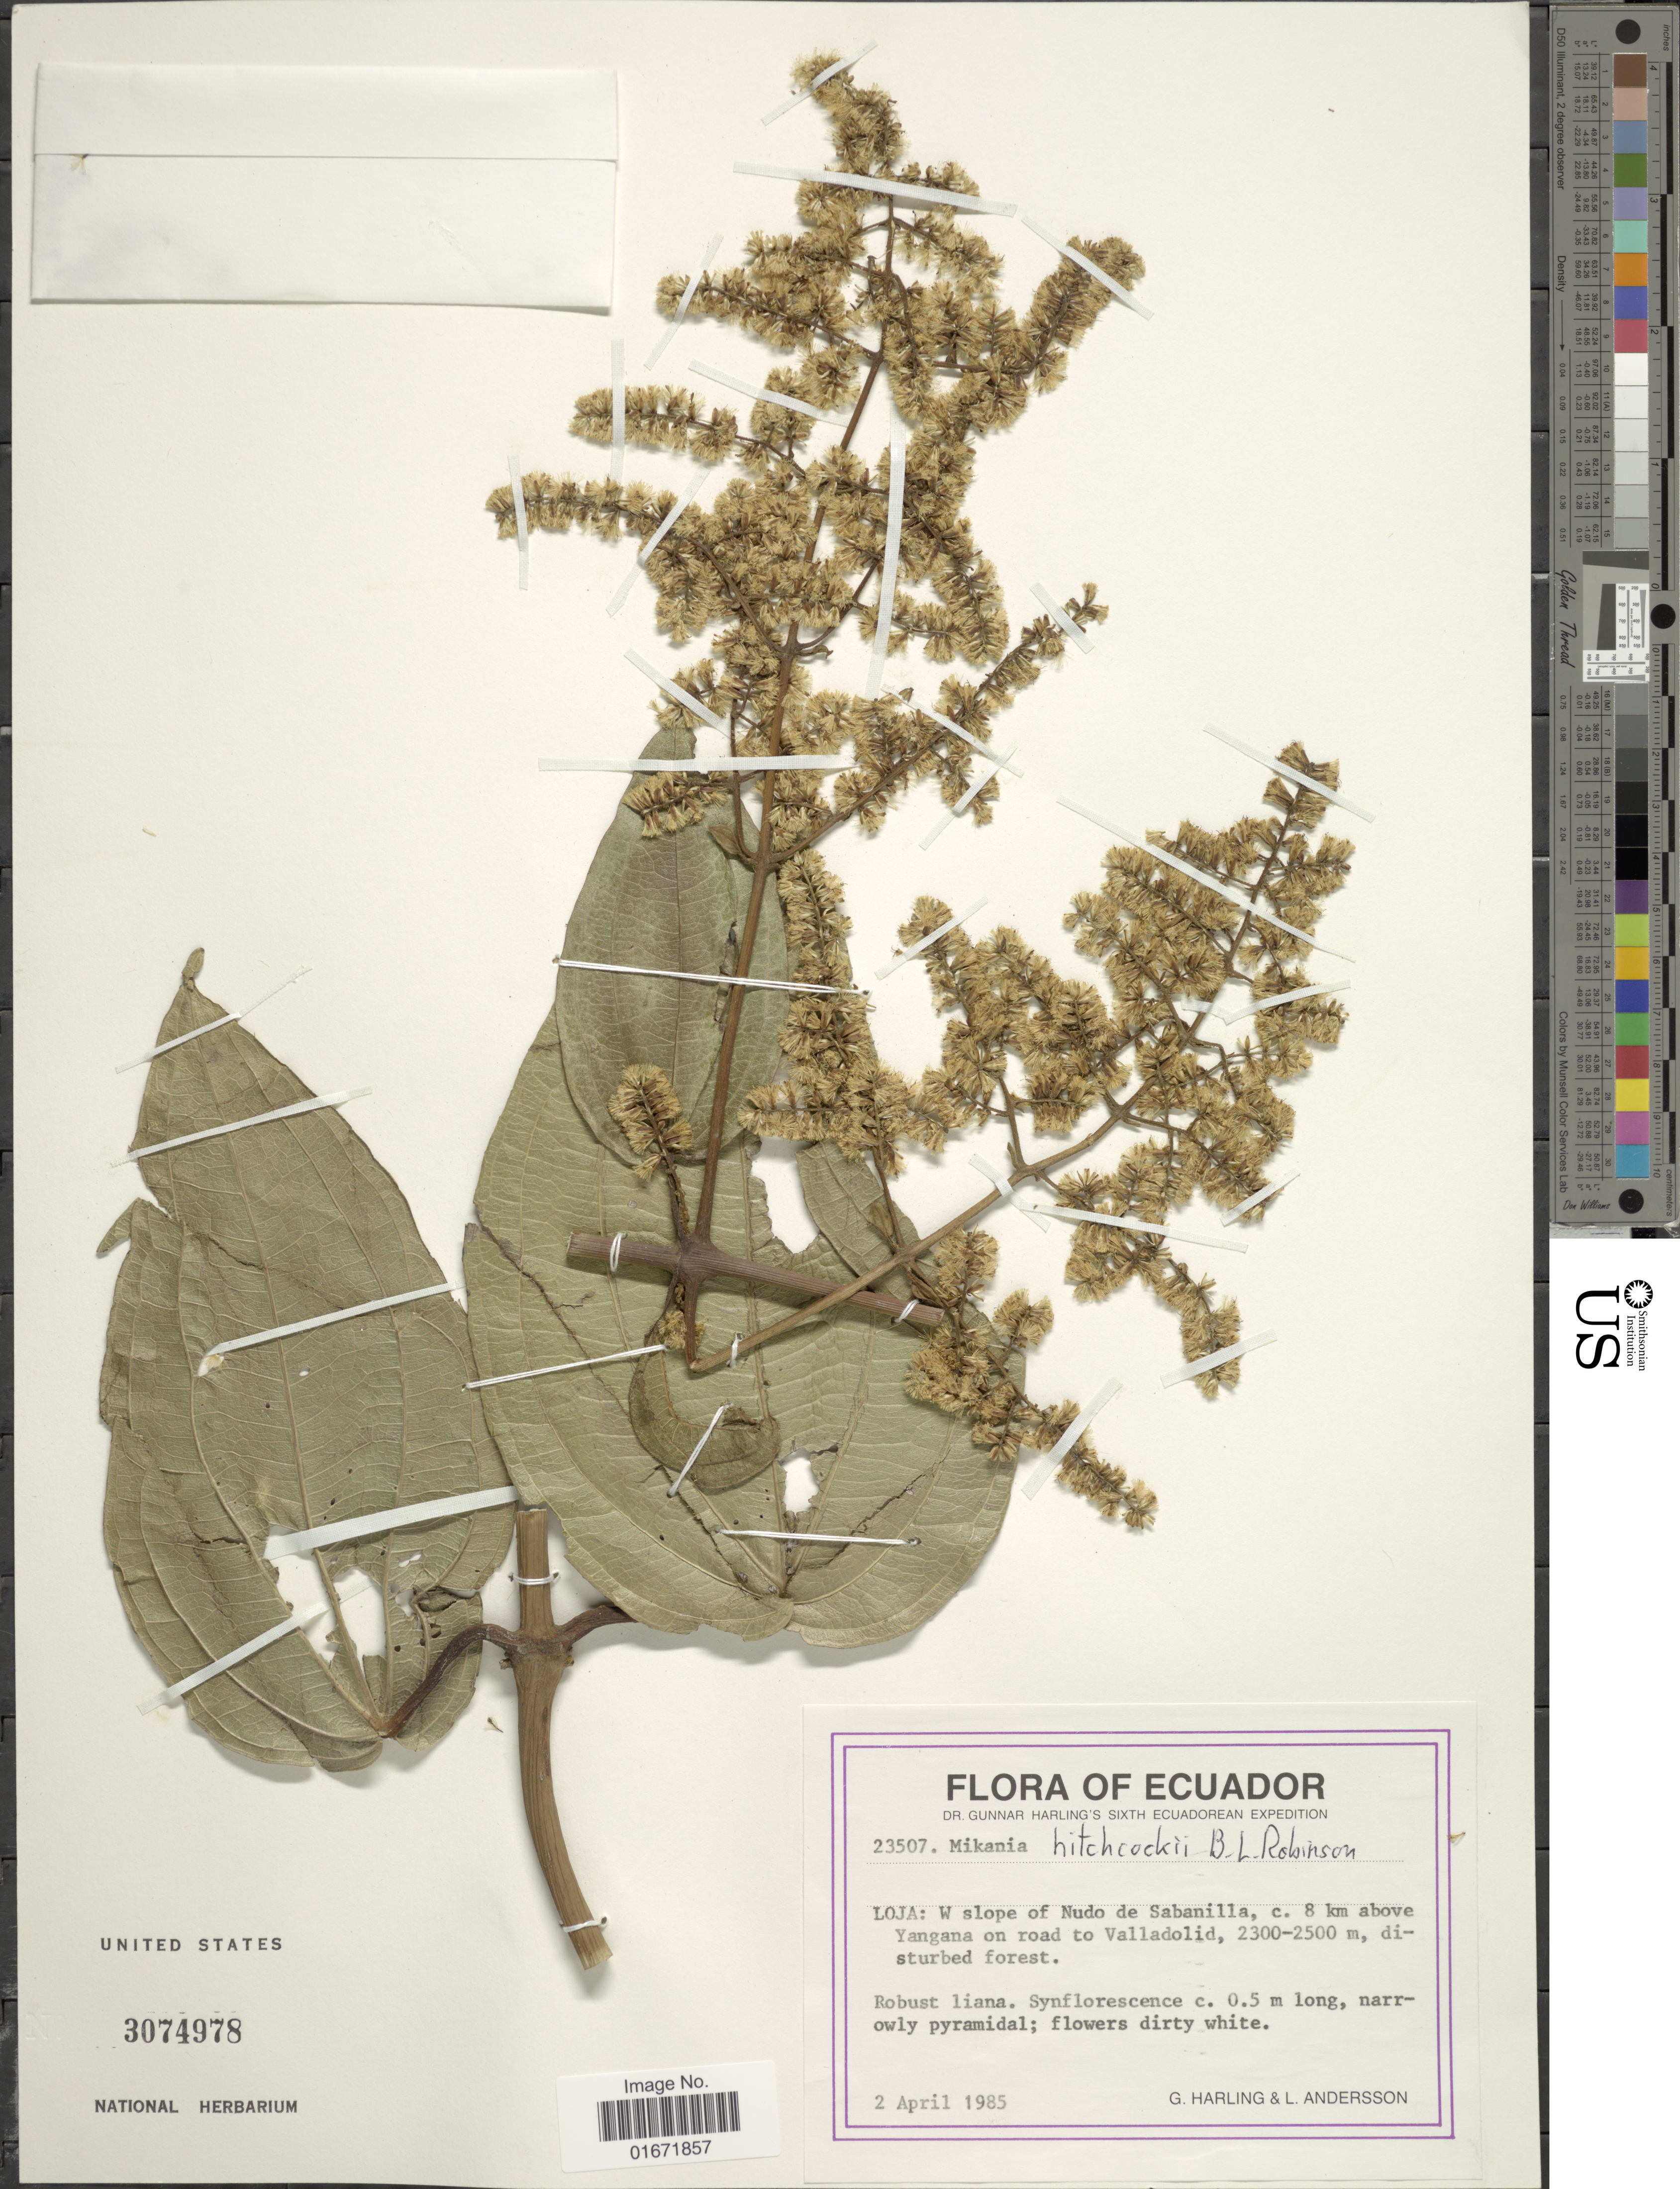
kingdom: Plantae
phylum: Tracheophyta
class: Magnoliopsida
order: Asterales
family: Asteraceae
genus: Mikania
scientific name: Mikania leiostachya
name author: Benth.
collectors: G. Harling & L. Andersson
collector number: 23507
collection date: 1985-04-02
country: Ecuador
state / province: Loja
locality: W slope of Nudo de Sabanilla, c. 8 km above Yangana on road to Valladolid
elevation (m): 2300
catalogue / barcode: US 3074978